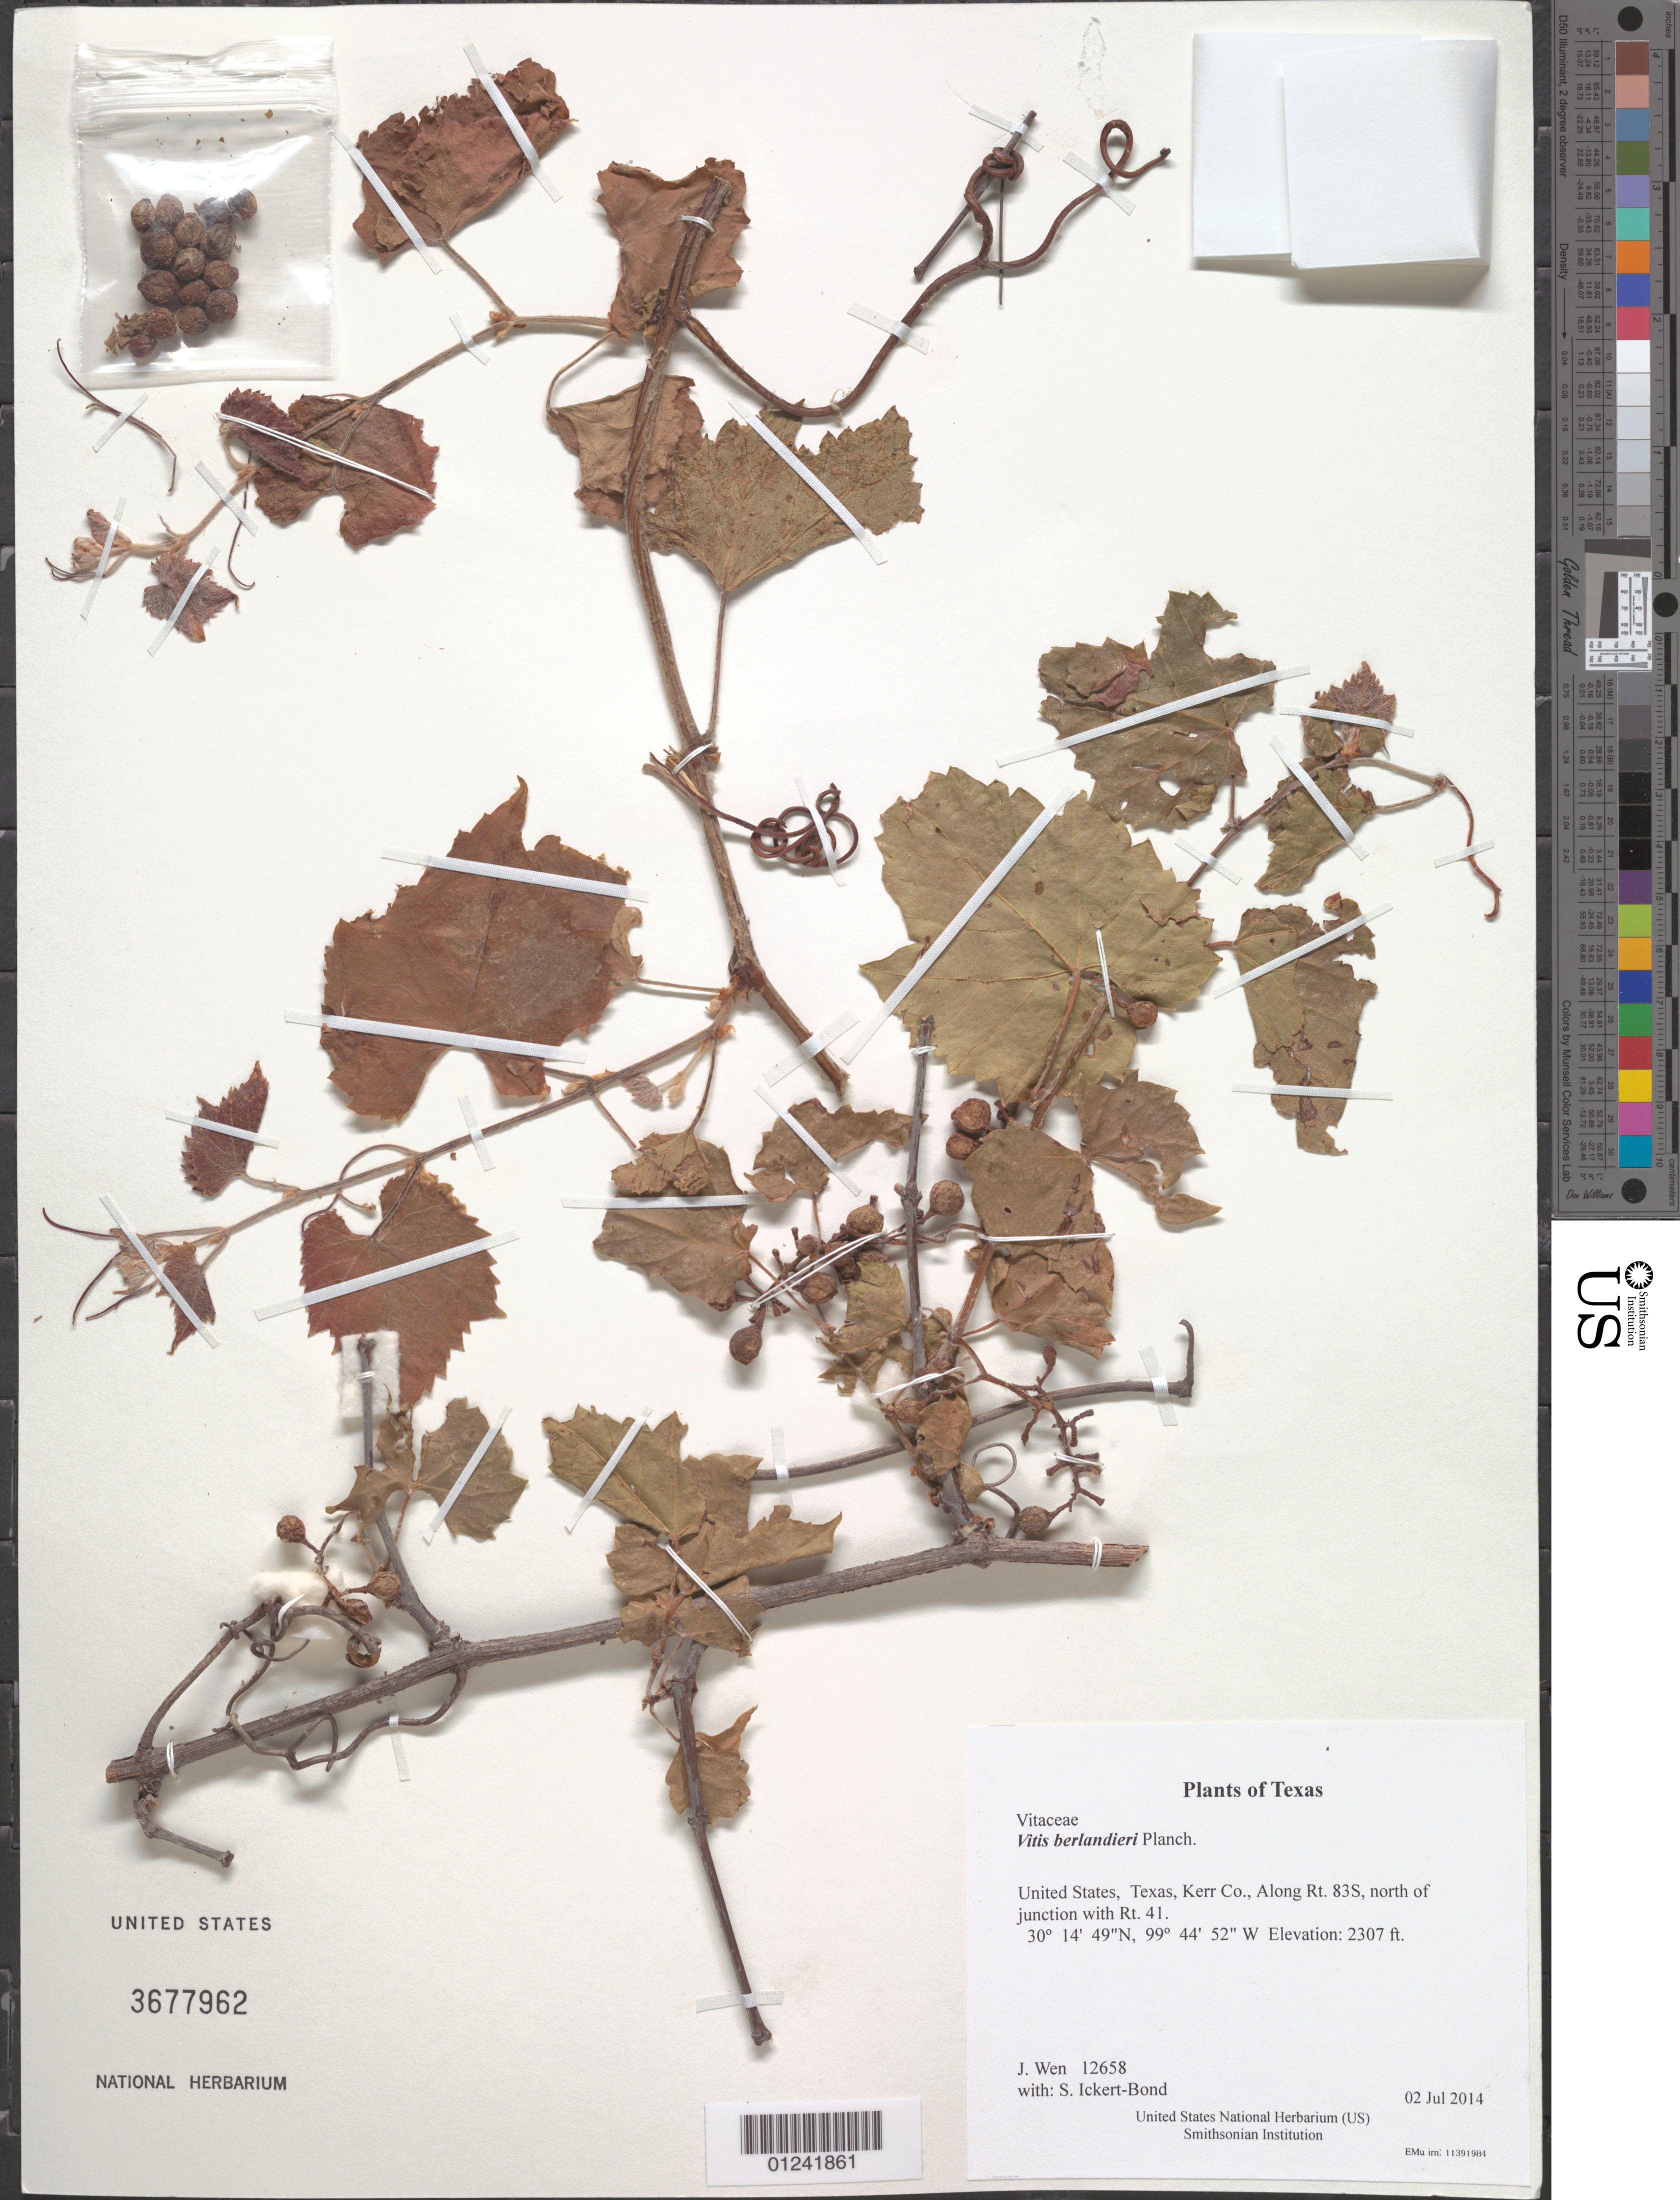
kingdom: Plantae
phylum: Tracheophyta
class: Magnoliopsida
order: Vitales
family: Vitaceae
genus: Vitis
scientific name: Vitis berlandieri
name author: Planch.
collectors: J. Wen & S. Ickert-Bond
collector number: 12658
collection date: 2014-07-02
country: United States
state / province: Texas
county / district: Kerr Co.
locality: Along Rt. 83S, north of junction with Rt. 41.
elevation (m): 703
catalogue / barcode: US 3677962